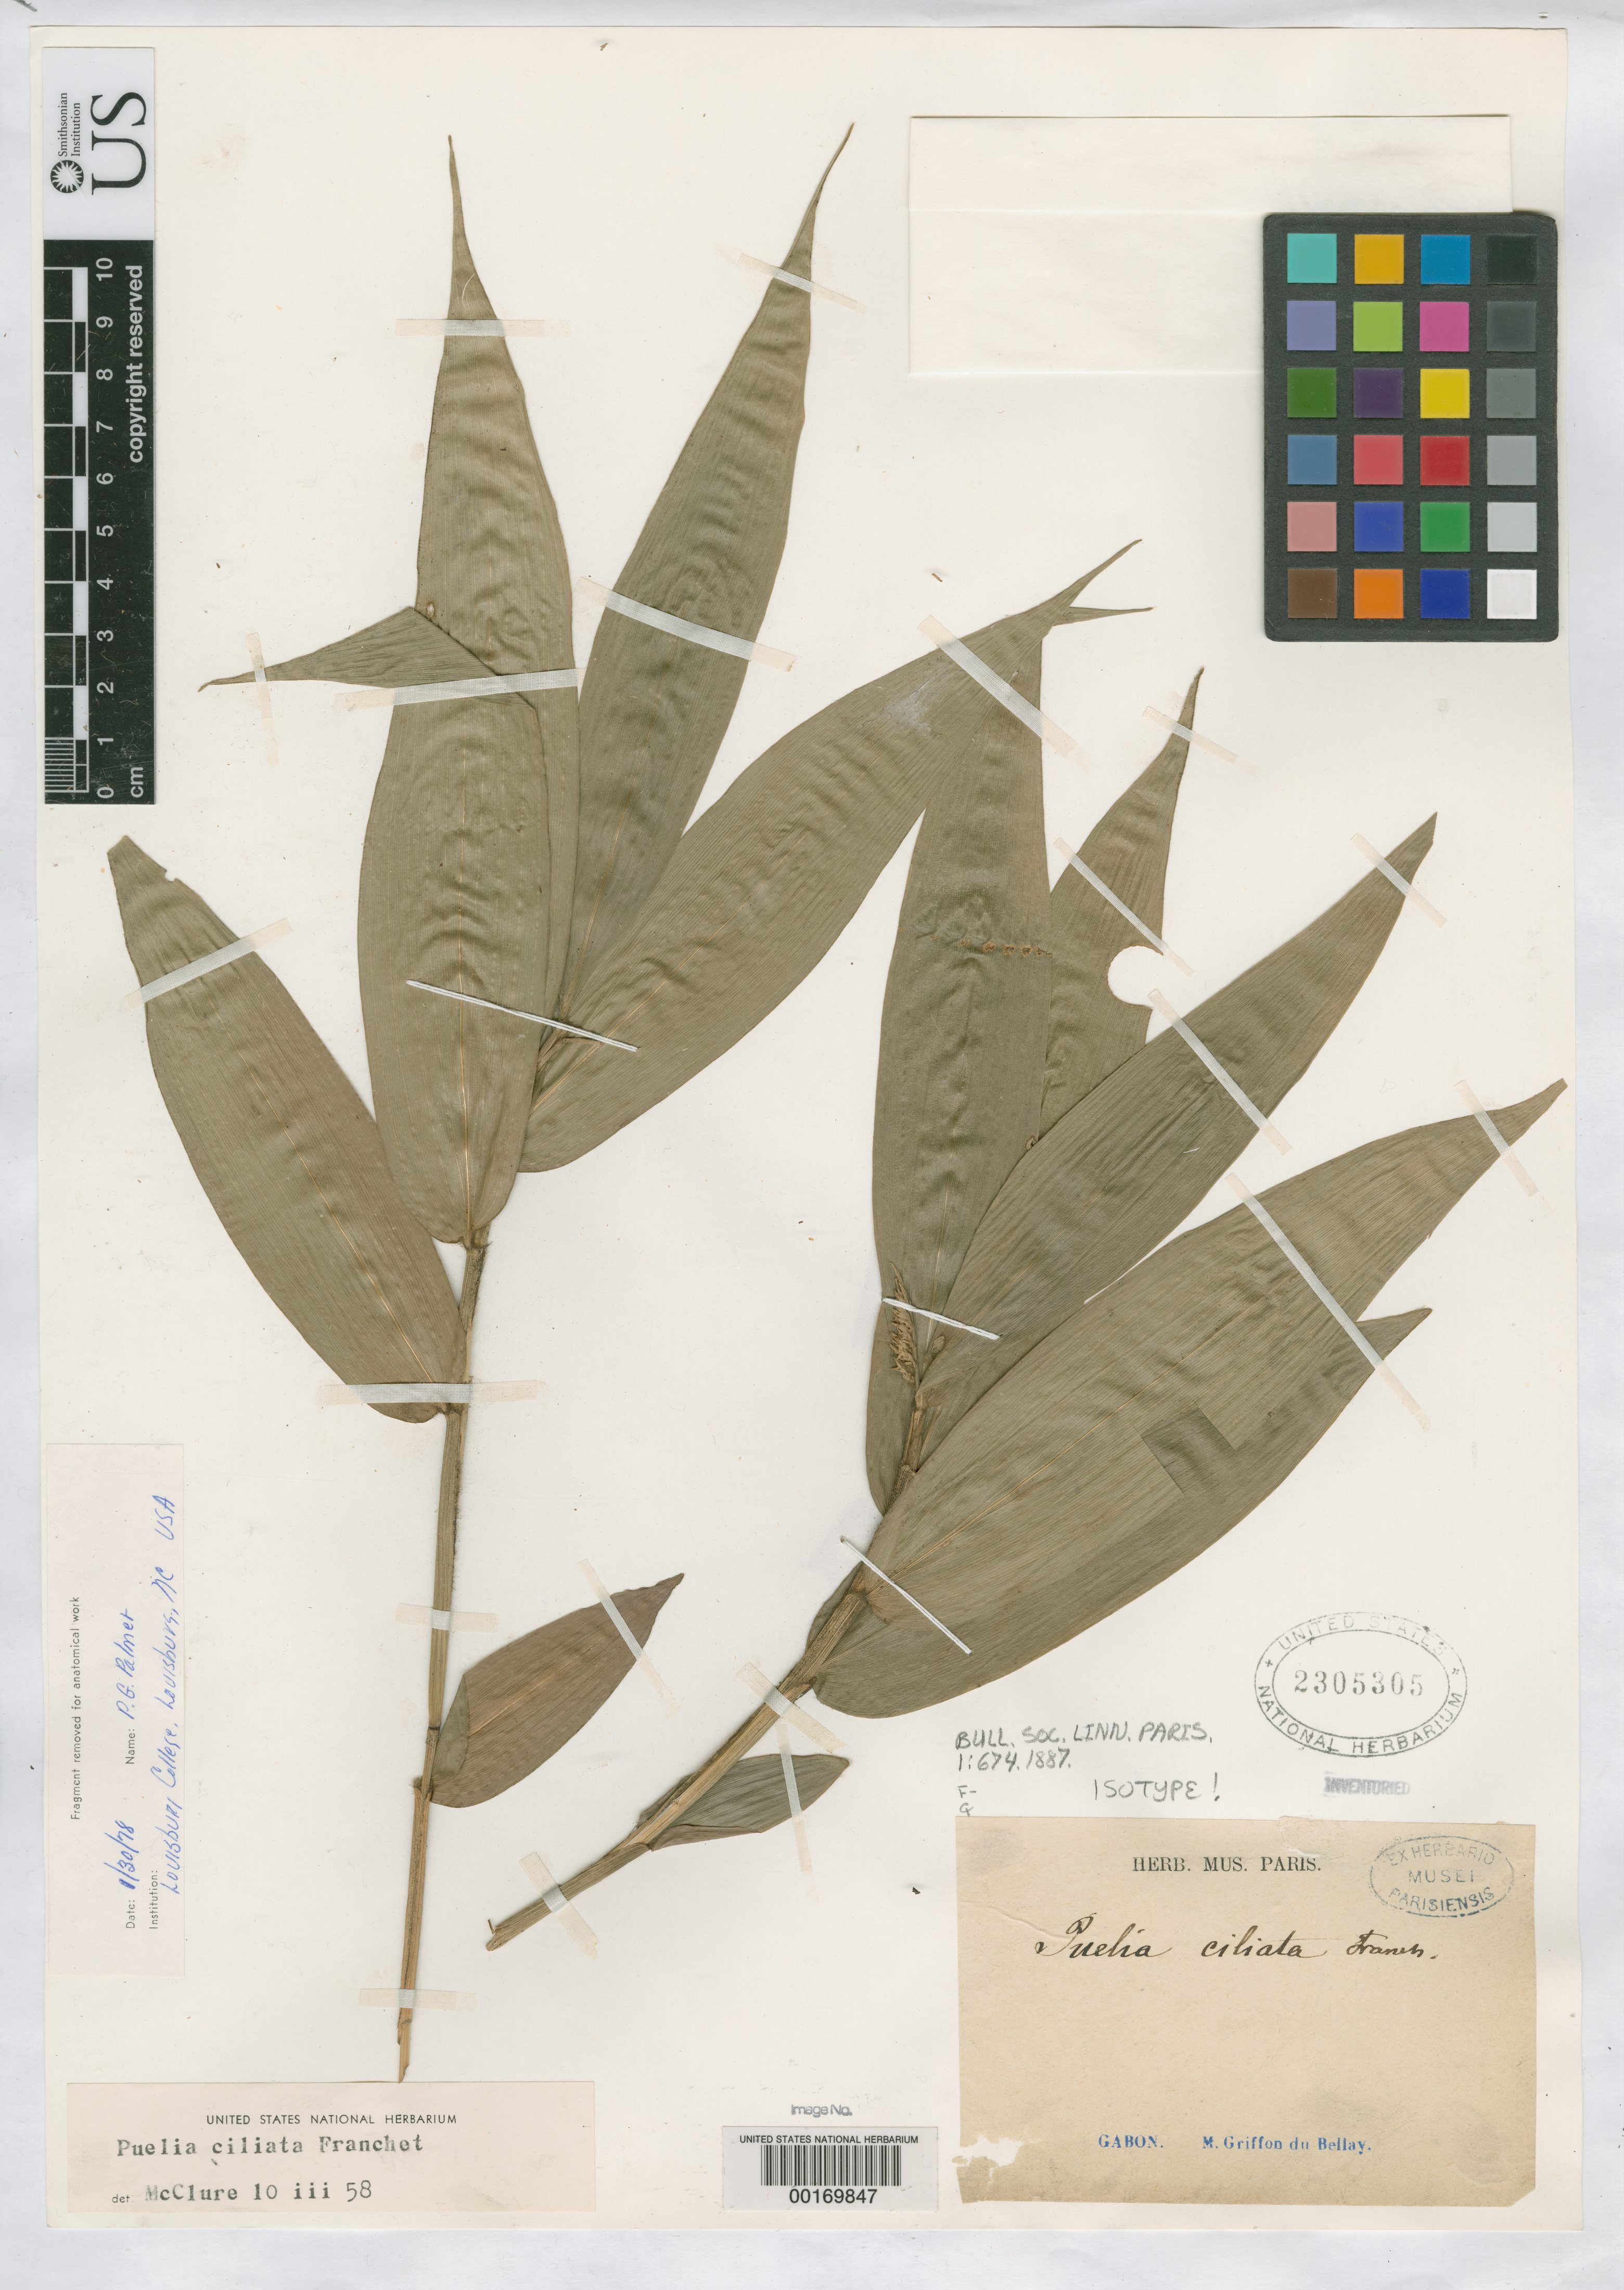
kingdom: Plantae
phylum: Tracheophyta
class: Liliopsida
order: Poales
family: Poaceae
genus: Puelia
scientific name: Puelia ciliata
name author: Franch.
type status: Isotype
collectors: M. Griffon du Bellay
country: Gabon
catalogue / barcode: US 2305305